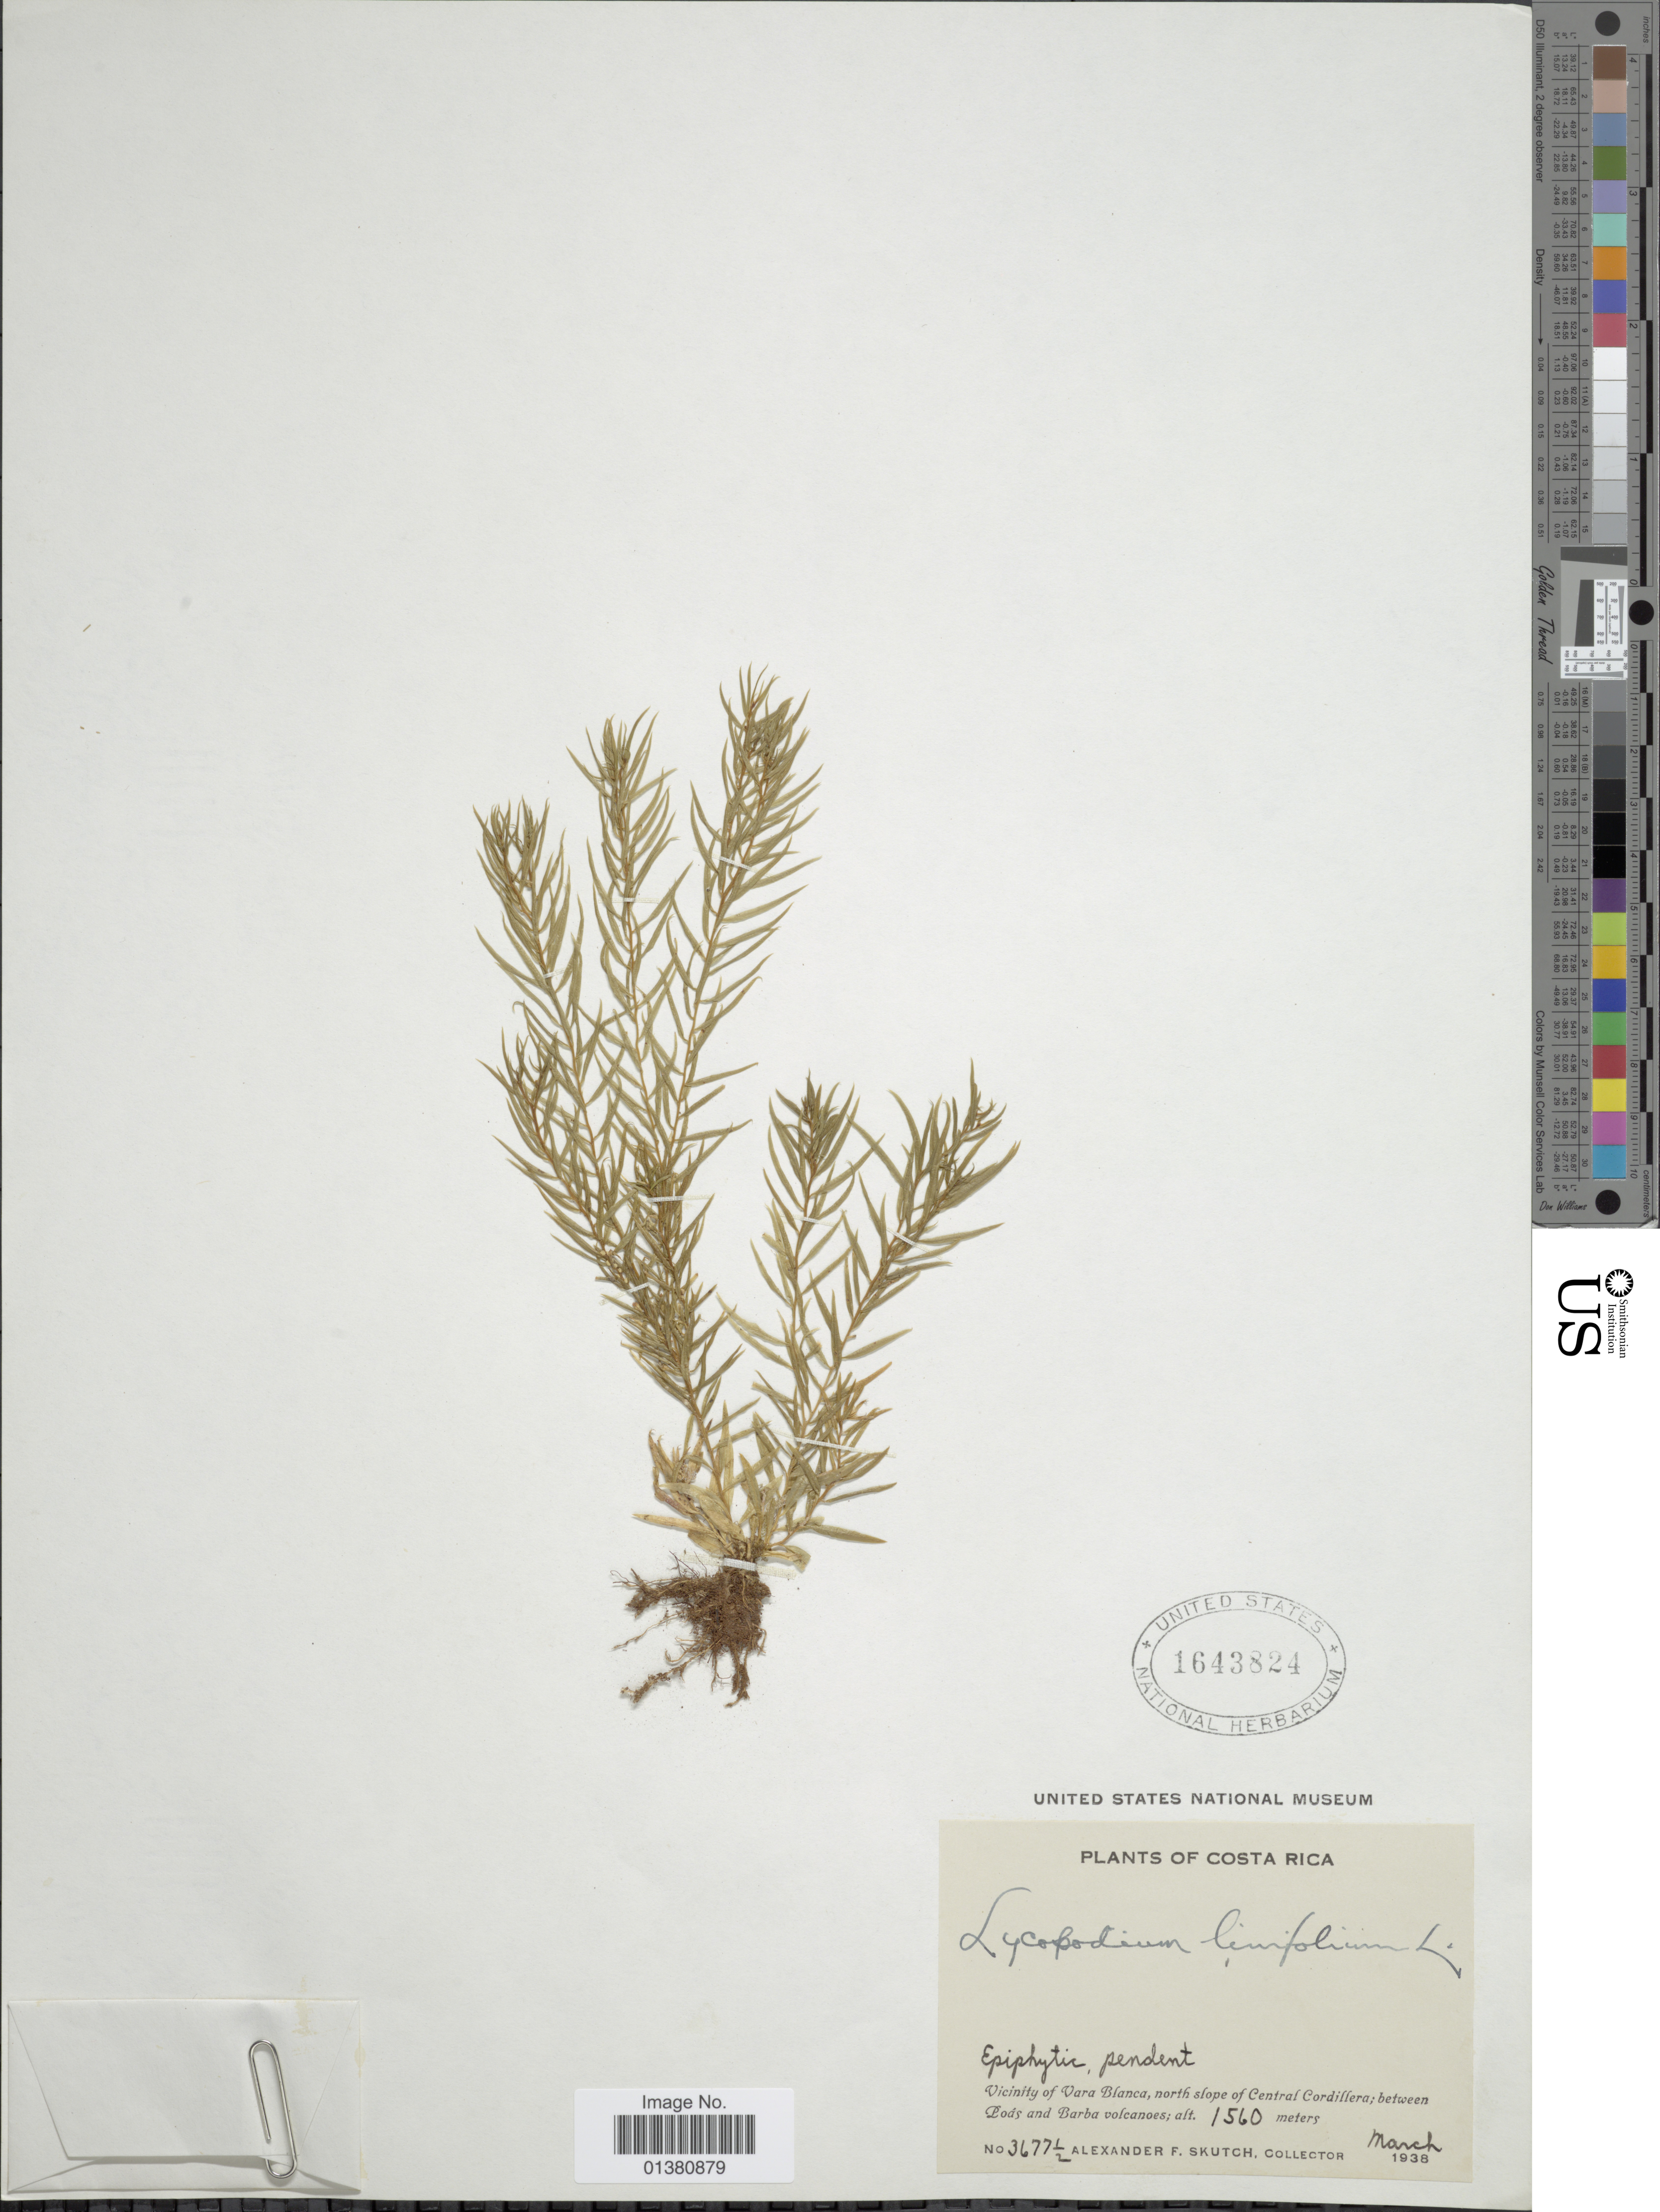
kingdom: Plantae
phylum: Tracheophyta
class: Lycopodiopsida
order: Lycopodiales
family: Lycopodiaceae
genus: Phlegmariurus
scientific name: Phlegmariurus linifolius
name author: (L.) B. Øllg.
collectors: A. F. Skutch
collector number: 3677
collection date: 1938-03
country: Costa Rica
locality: Vicinity of Vara Blanca, North slope of central Cordillera; between Lods and Barba volcanoes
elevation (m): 1560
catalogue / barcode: US 1643824